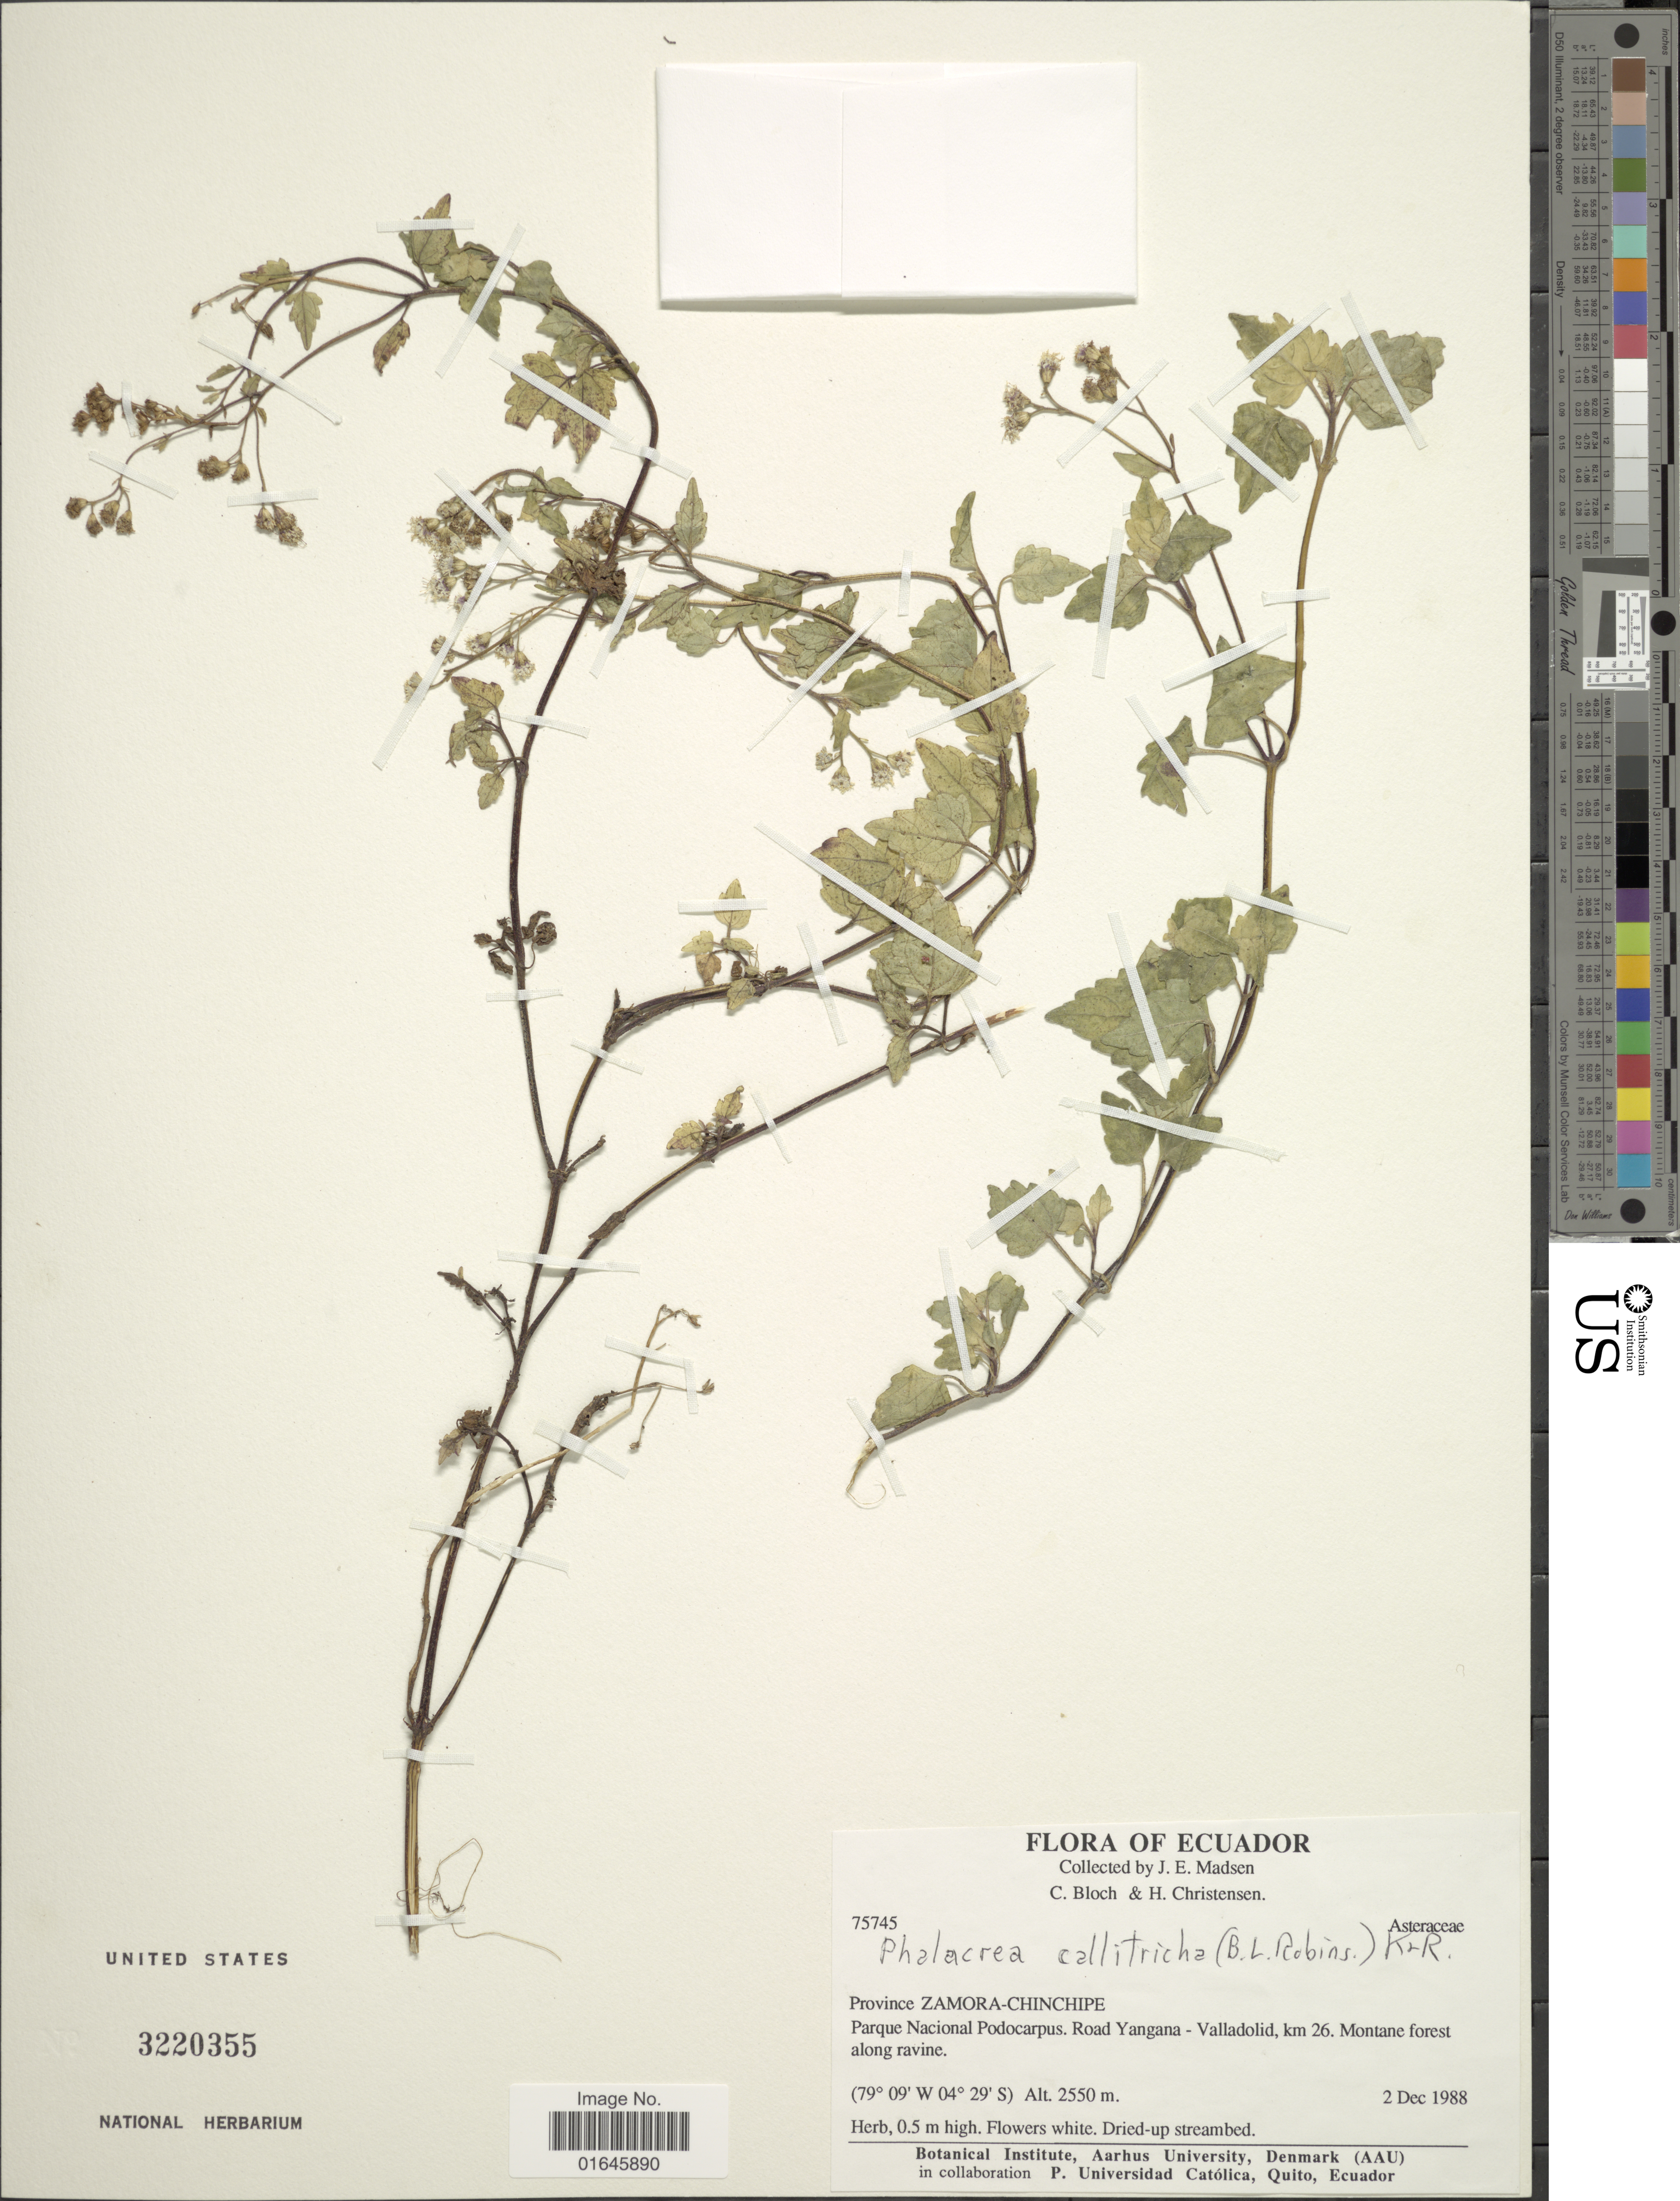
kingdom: Plantae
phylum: Tracheophyta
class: Magnoliopsida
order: Asterales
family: Asteraceae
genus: Phalacraea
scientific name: Phalacraea ecuadorensis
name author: R.M. King & H. Rob.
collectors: J. E. Madsen, C. Bloch & H. Christensen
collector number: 75745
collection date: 1988-12-02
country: Ecuador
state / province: Zamora-Chinchipe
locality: Parque Nacional Podocarpus, Road Yangana-Valladolid, km 26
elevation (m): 2550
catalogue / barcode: US 3220355